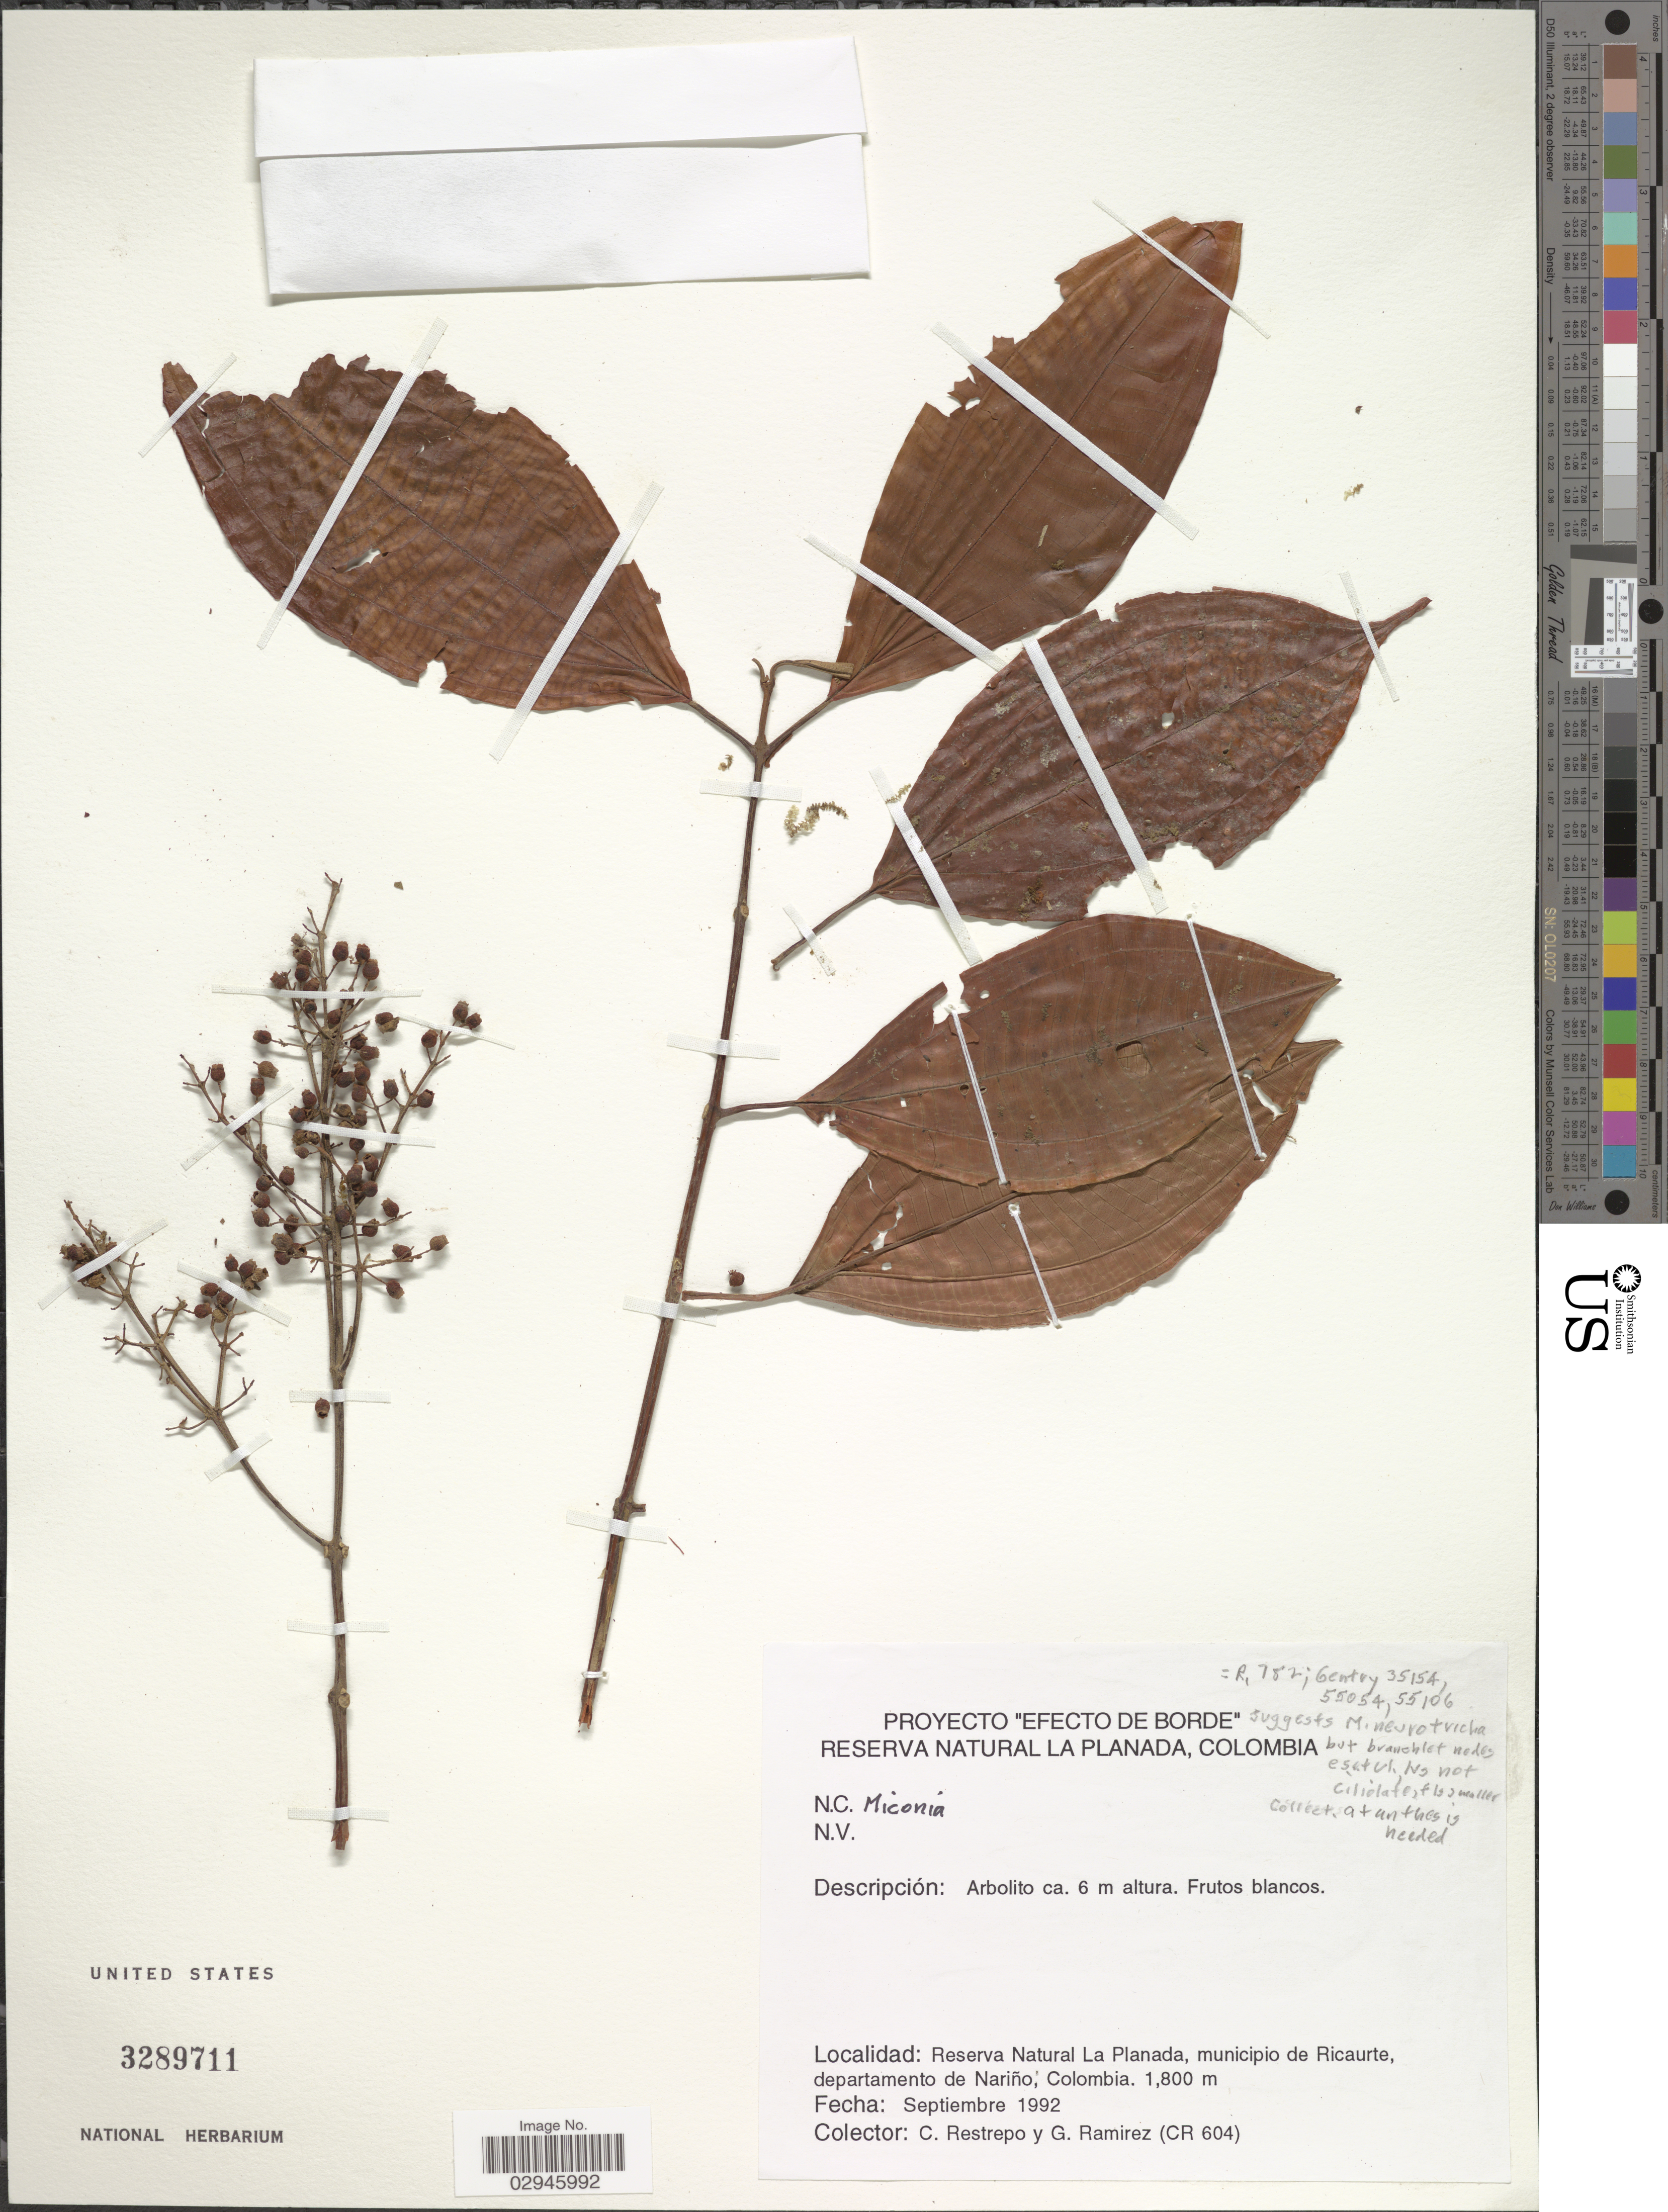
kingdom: Plantae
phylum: Tracheophyta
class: Magnoliopsida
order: Myrtales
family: Melastomataceae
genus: Miconia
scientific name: Miconia brigitteae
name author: Humberto Mend. & Posada- Herrera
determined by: Murillo, J. S.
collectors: C. Restrepo & Ramírez, G.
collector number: CR 604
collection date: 1992-09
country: Colombia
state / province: Nariño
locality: Reserva Natural La Planada, municipio de Ricaurte, departamento de Nariño.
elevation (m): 1800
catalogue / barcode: US 3289711